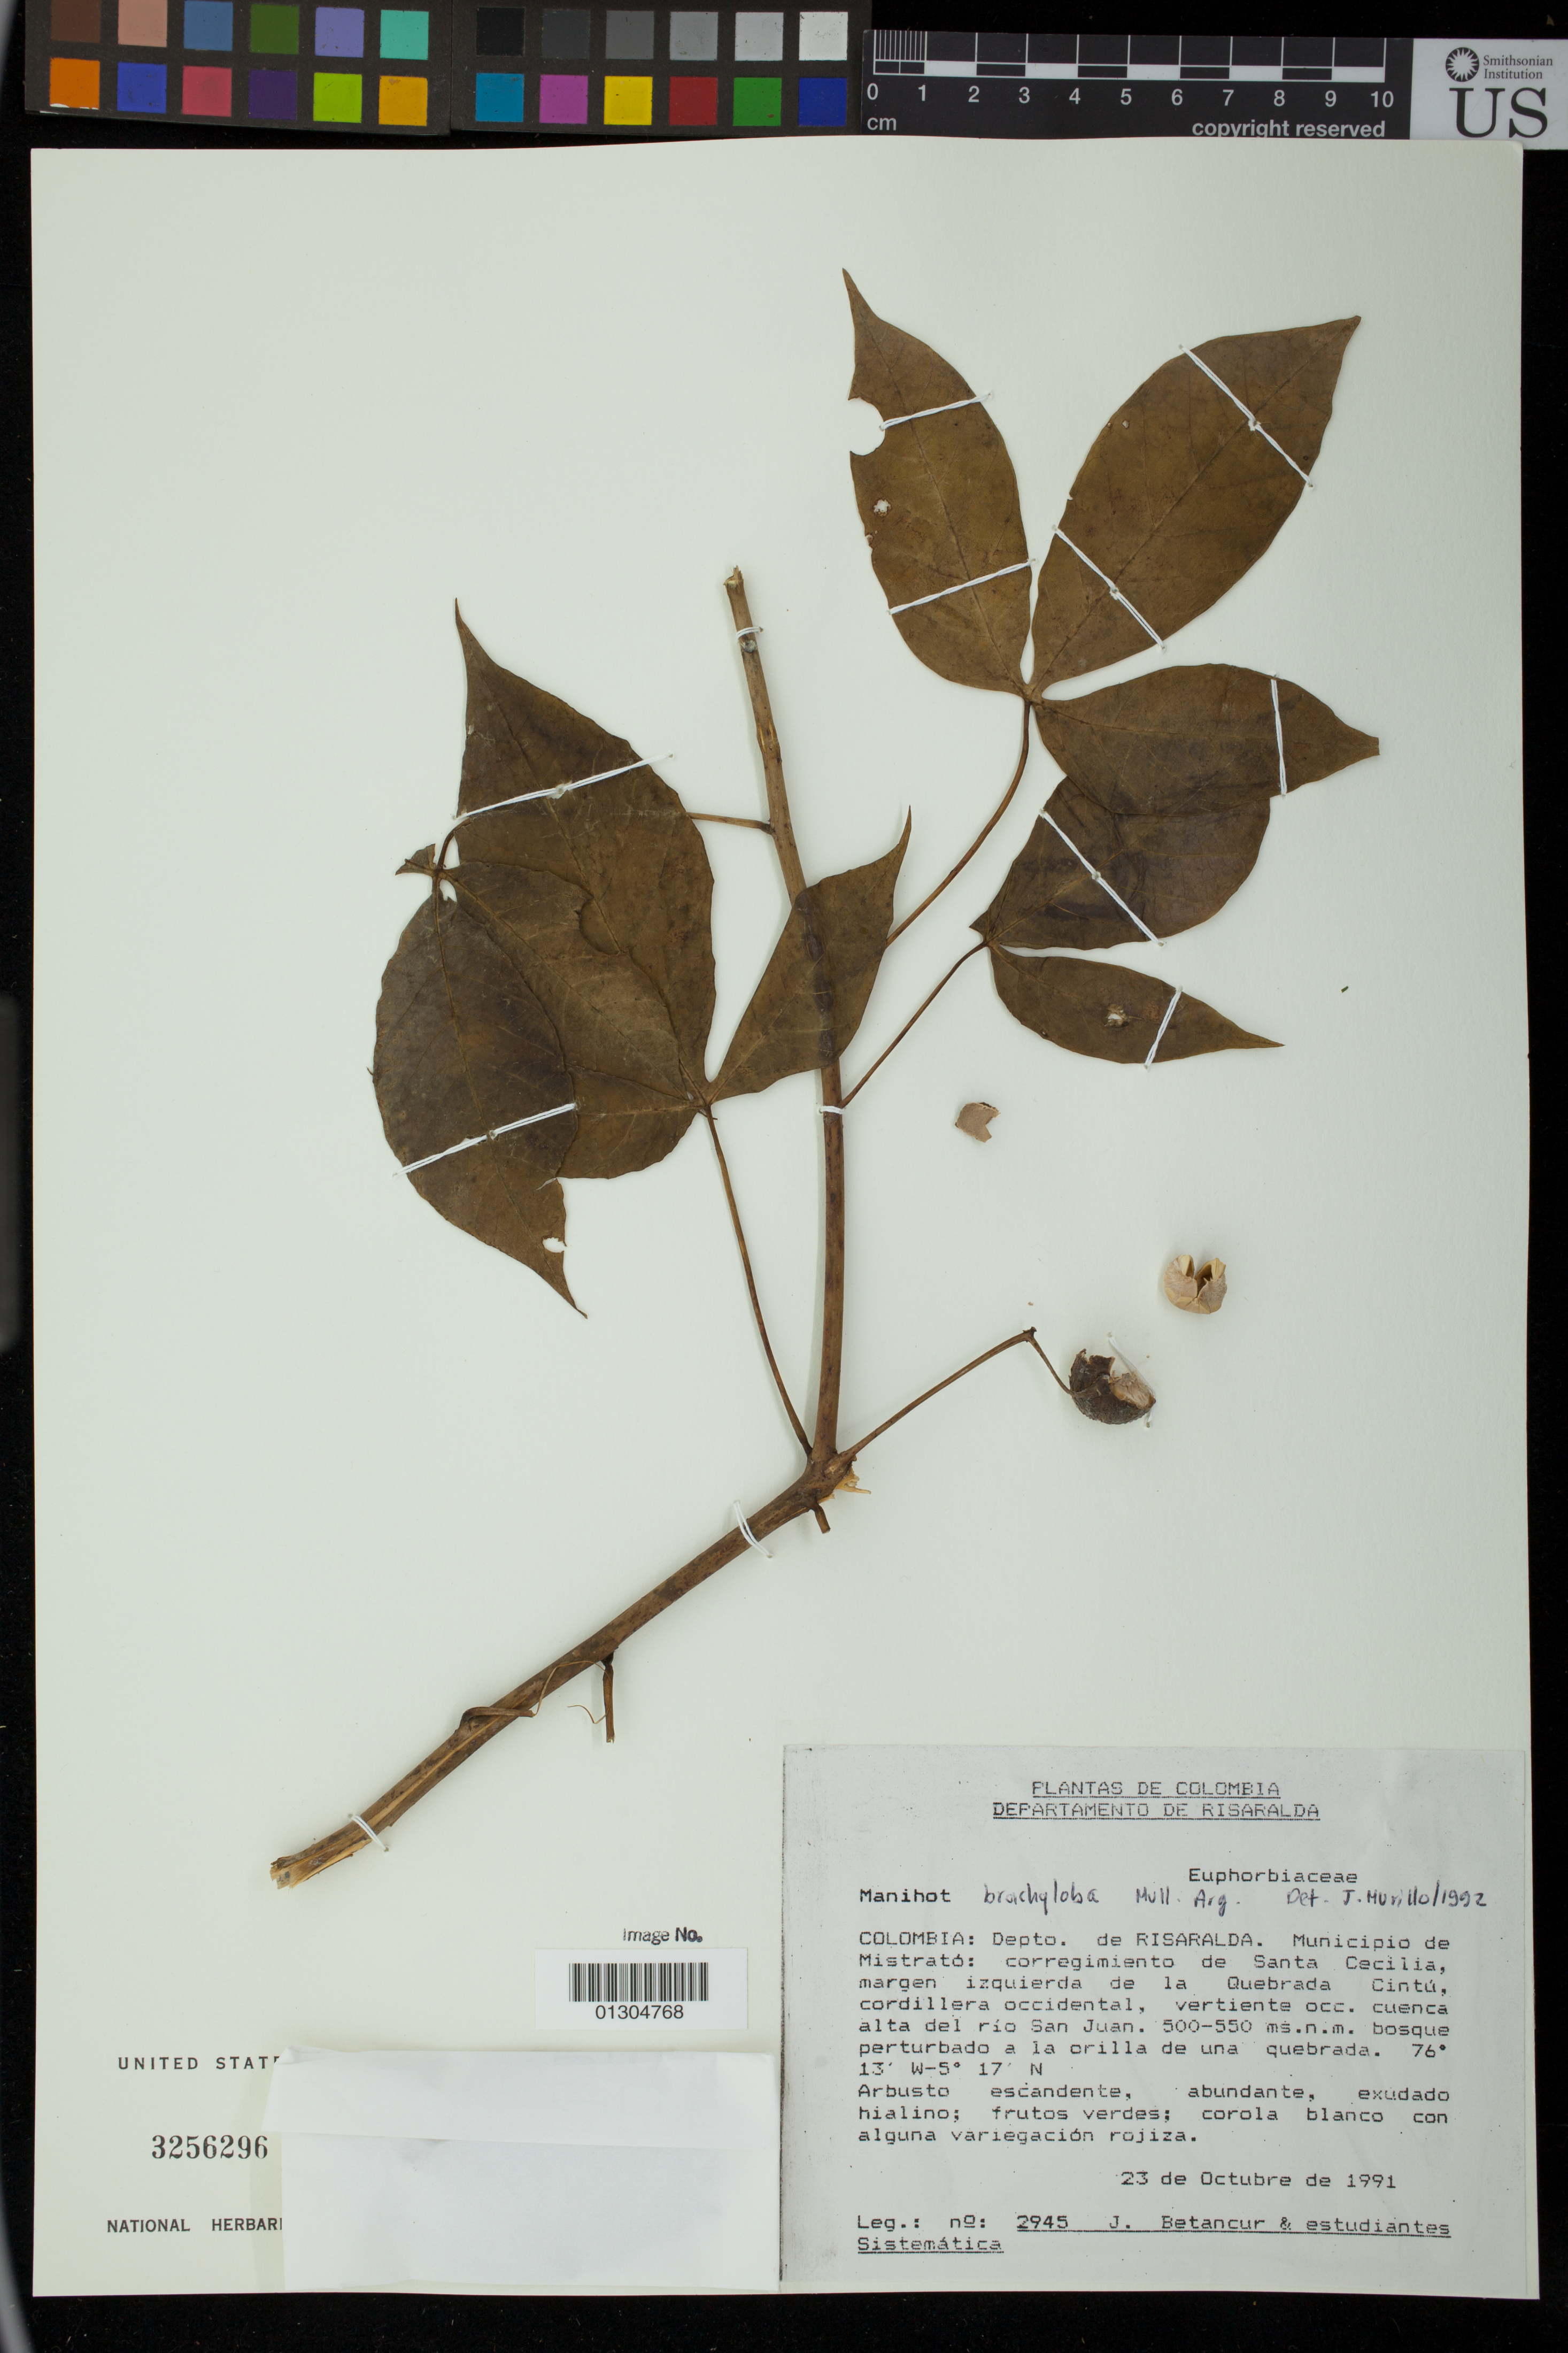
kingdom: Plantae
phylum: Tracheophyta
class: Magnoliopsida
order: Malpighiales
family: Euphorbiaceae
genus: Manihot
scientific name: Manihot brachyloba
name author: Müll. Arg.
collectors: J. Betancur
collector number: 2945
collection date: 1991-10-23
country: Colombia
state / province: Risaralda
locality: Municipio de Mistrato: corregimiento de Santa Cecilia, margen izquierda de la Quebrada Cintu, cordillera occidental, vertiente occ. cuenca alta del rio San Juan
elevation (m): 500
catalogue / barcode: US 3256296